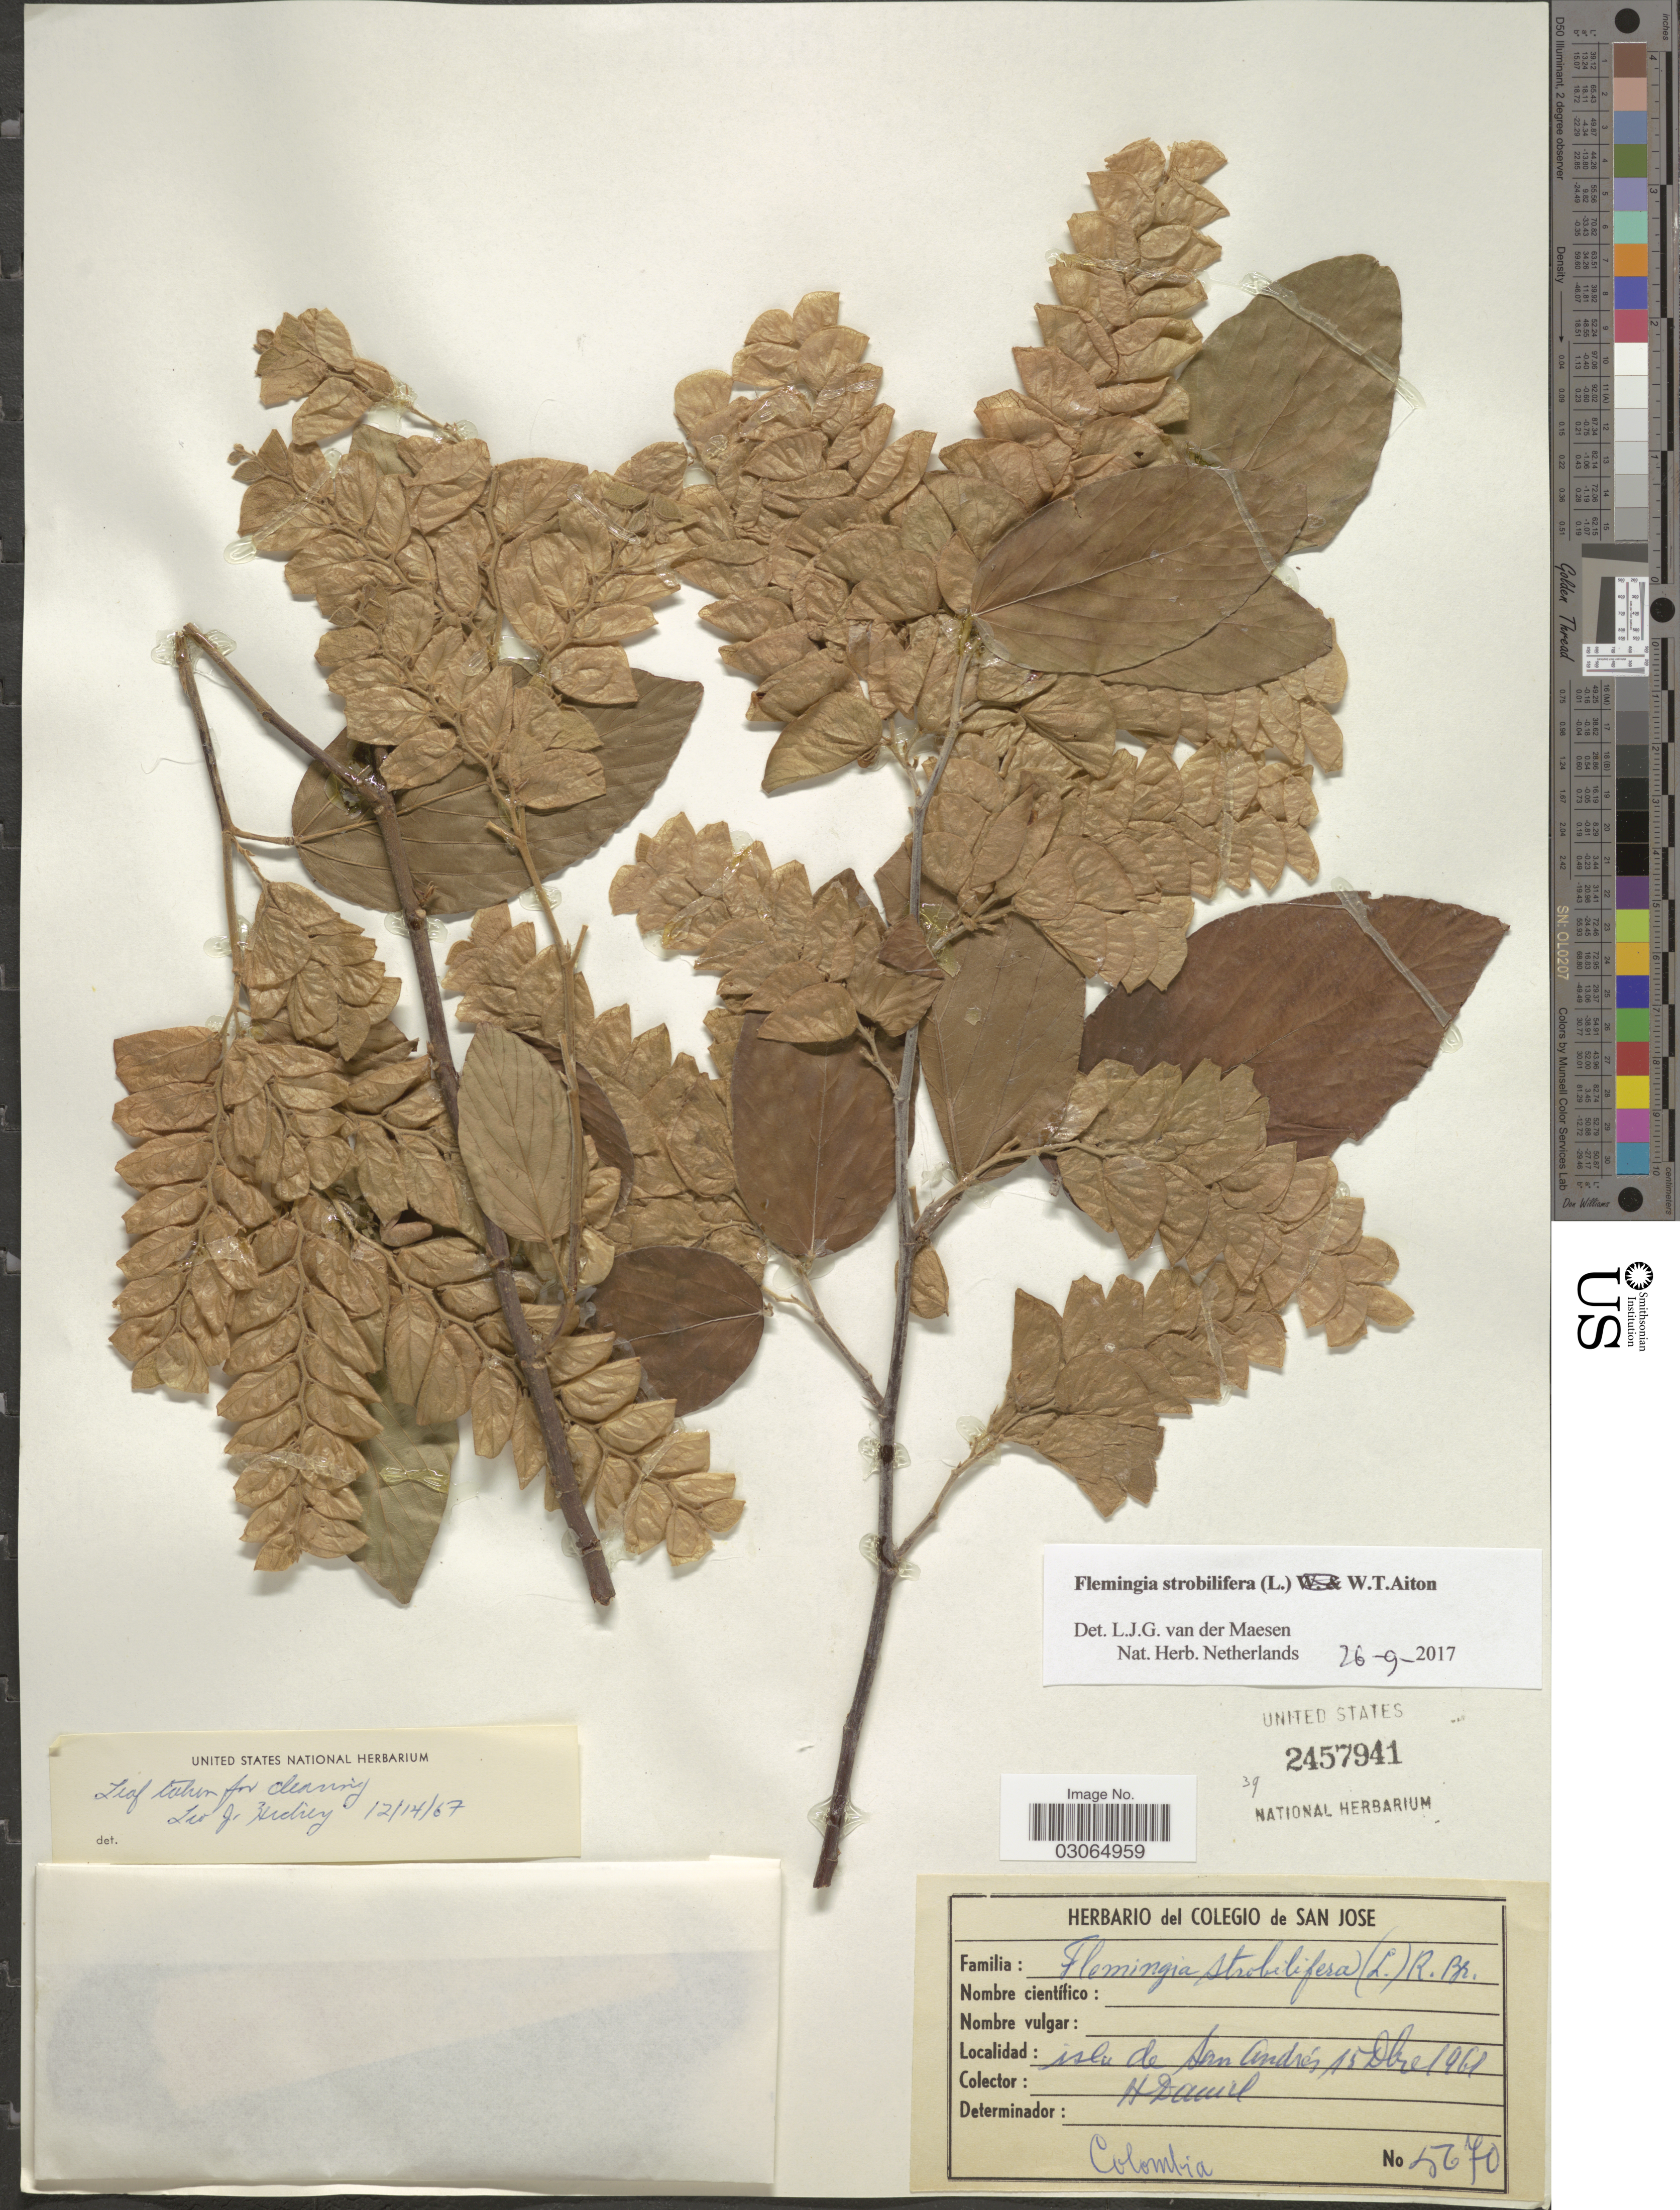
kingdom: Plantae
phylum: Tracheophyta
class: Magnoliopsida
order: Fabales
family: Fabaceae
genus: Flemingia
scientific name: Flemingia strobilifera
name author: (L.) W.T. Aiton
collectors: H. Daniel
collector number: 5670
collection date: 1961-12-15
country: Colombia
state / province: San Andres y Providencia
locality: Isla de San Andrés.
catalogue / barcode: US 2457941